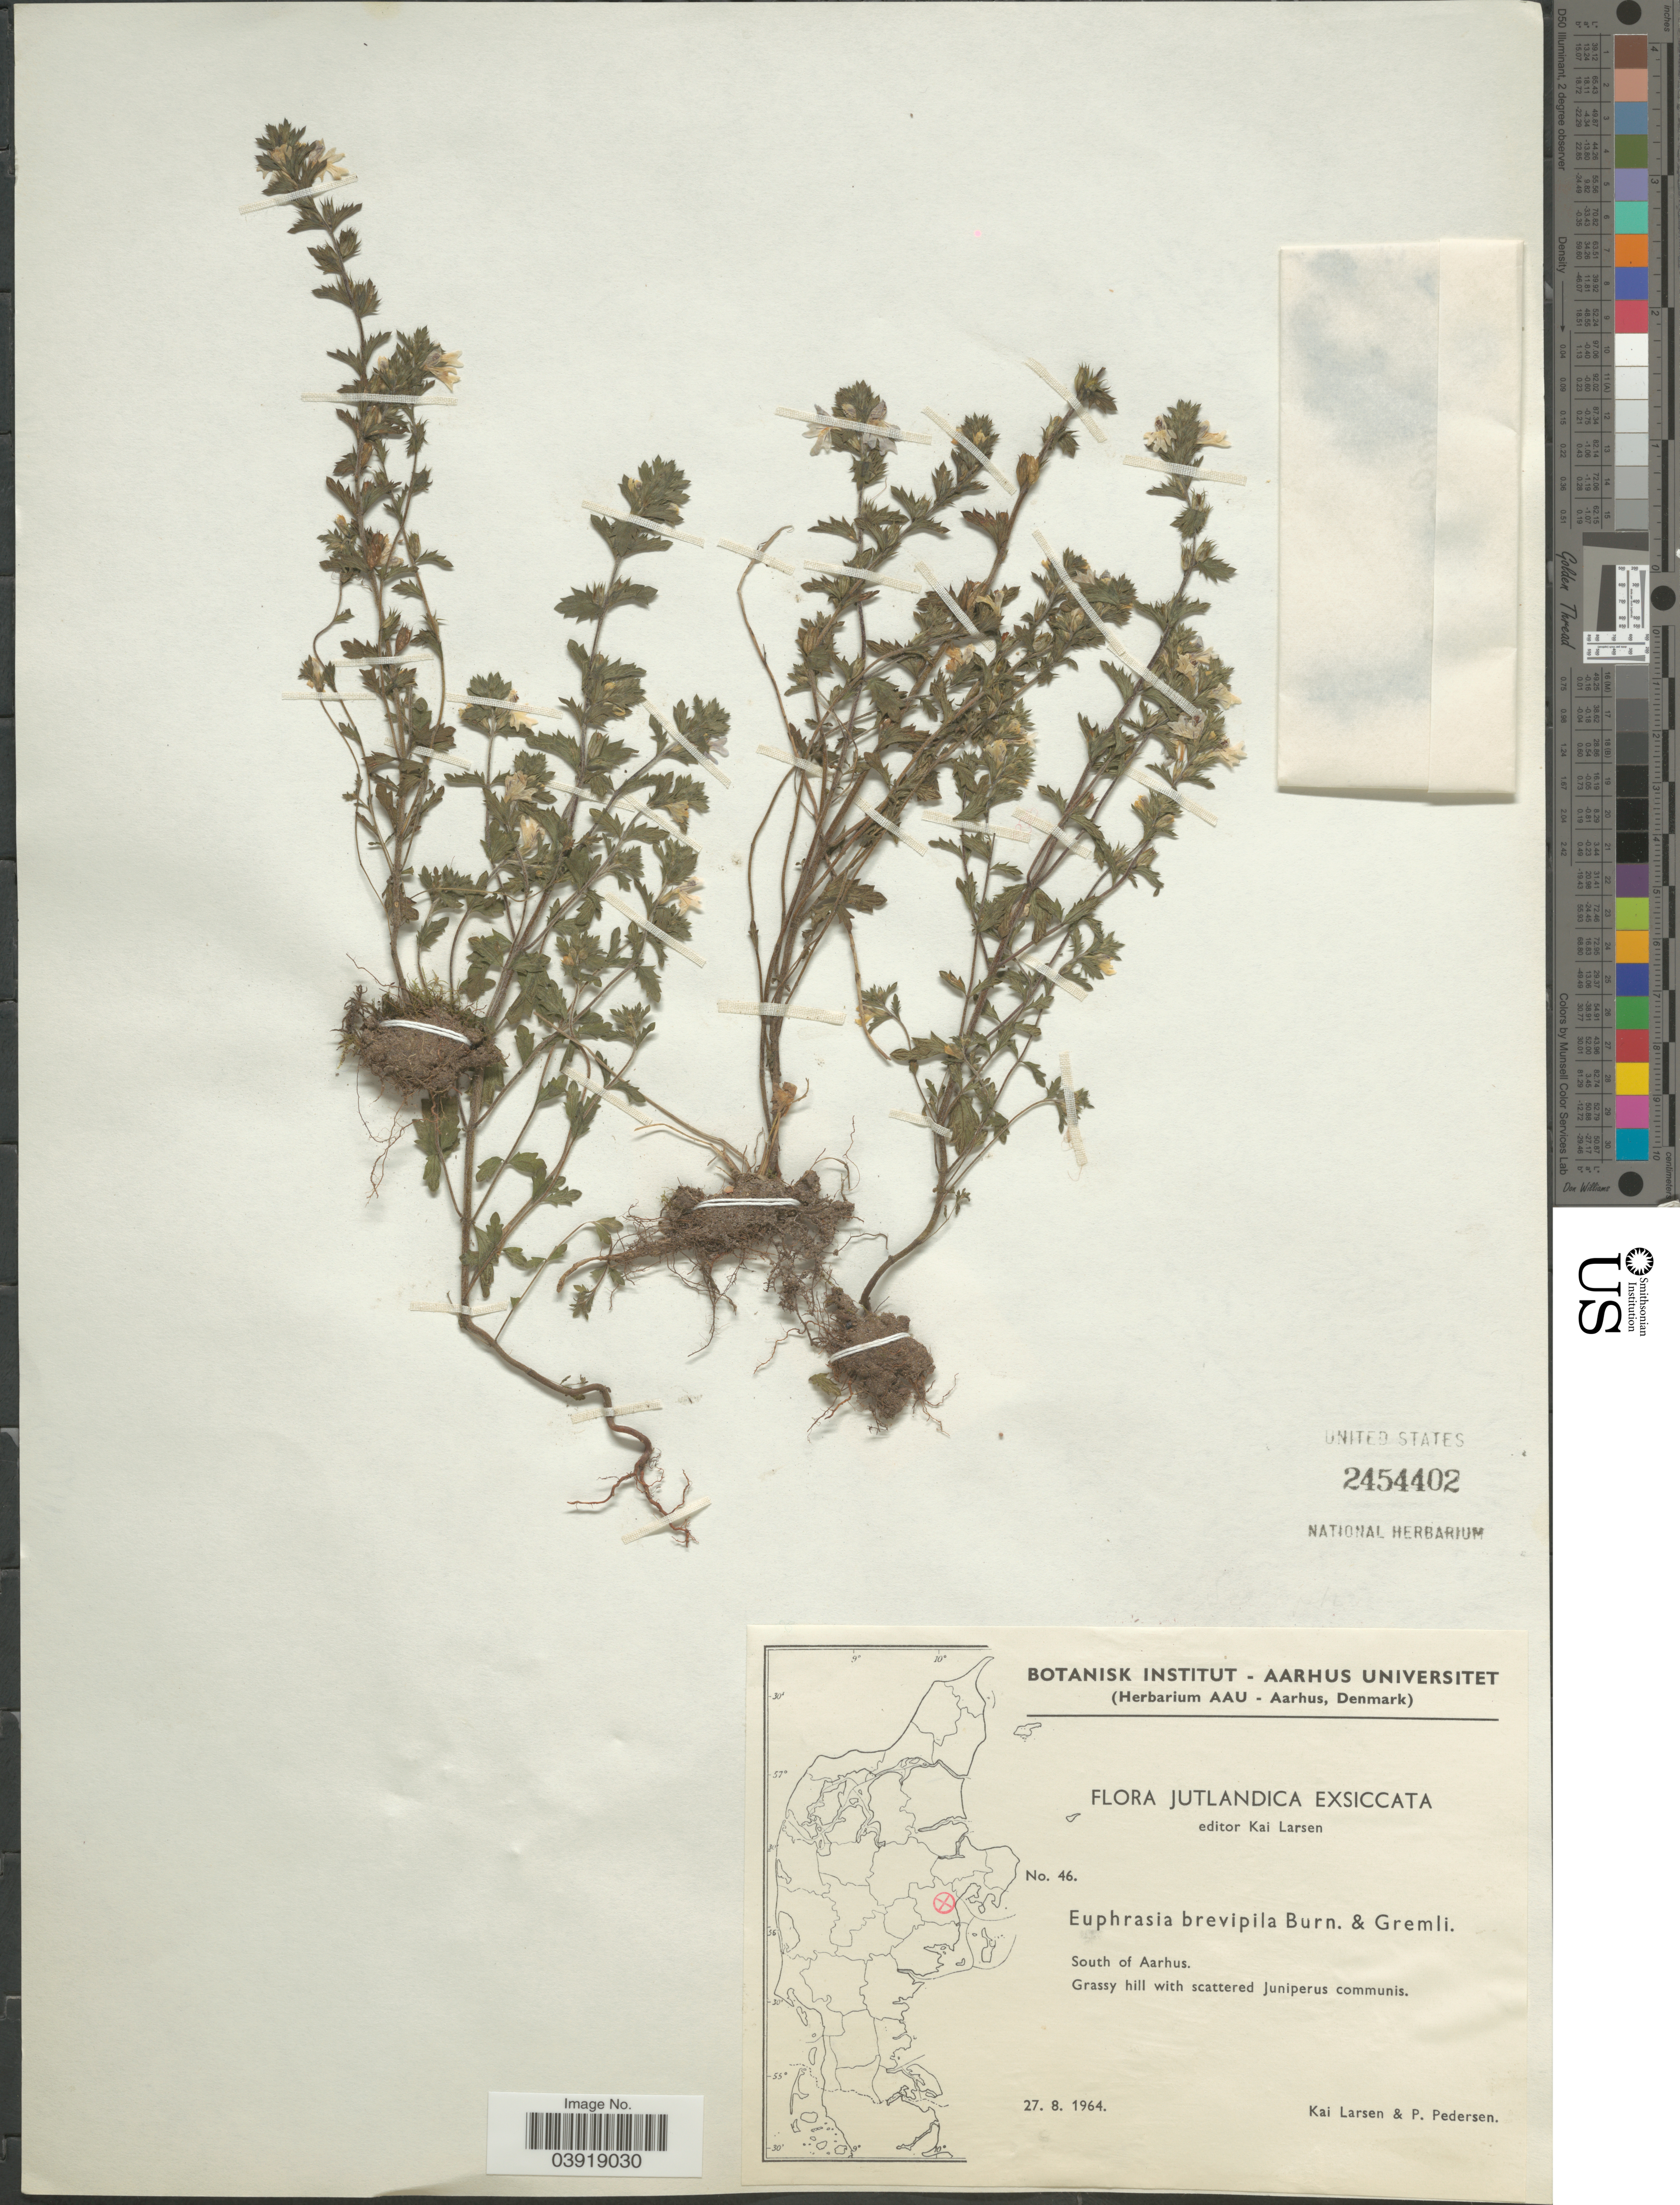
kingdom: Plantae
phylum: Tracheophyta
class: Magnoliopsida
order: Lamiales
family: Orobanchaceae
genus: Euphrasia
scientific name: Euphrasia brevipila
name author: Burn. & Gremli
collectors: K. Larsen & P. Pedersen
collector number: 46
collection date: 1964-08-27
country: Denmark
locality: Jutlandica. South of Aarhus.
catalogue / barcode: US 2454402